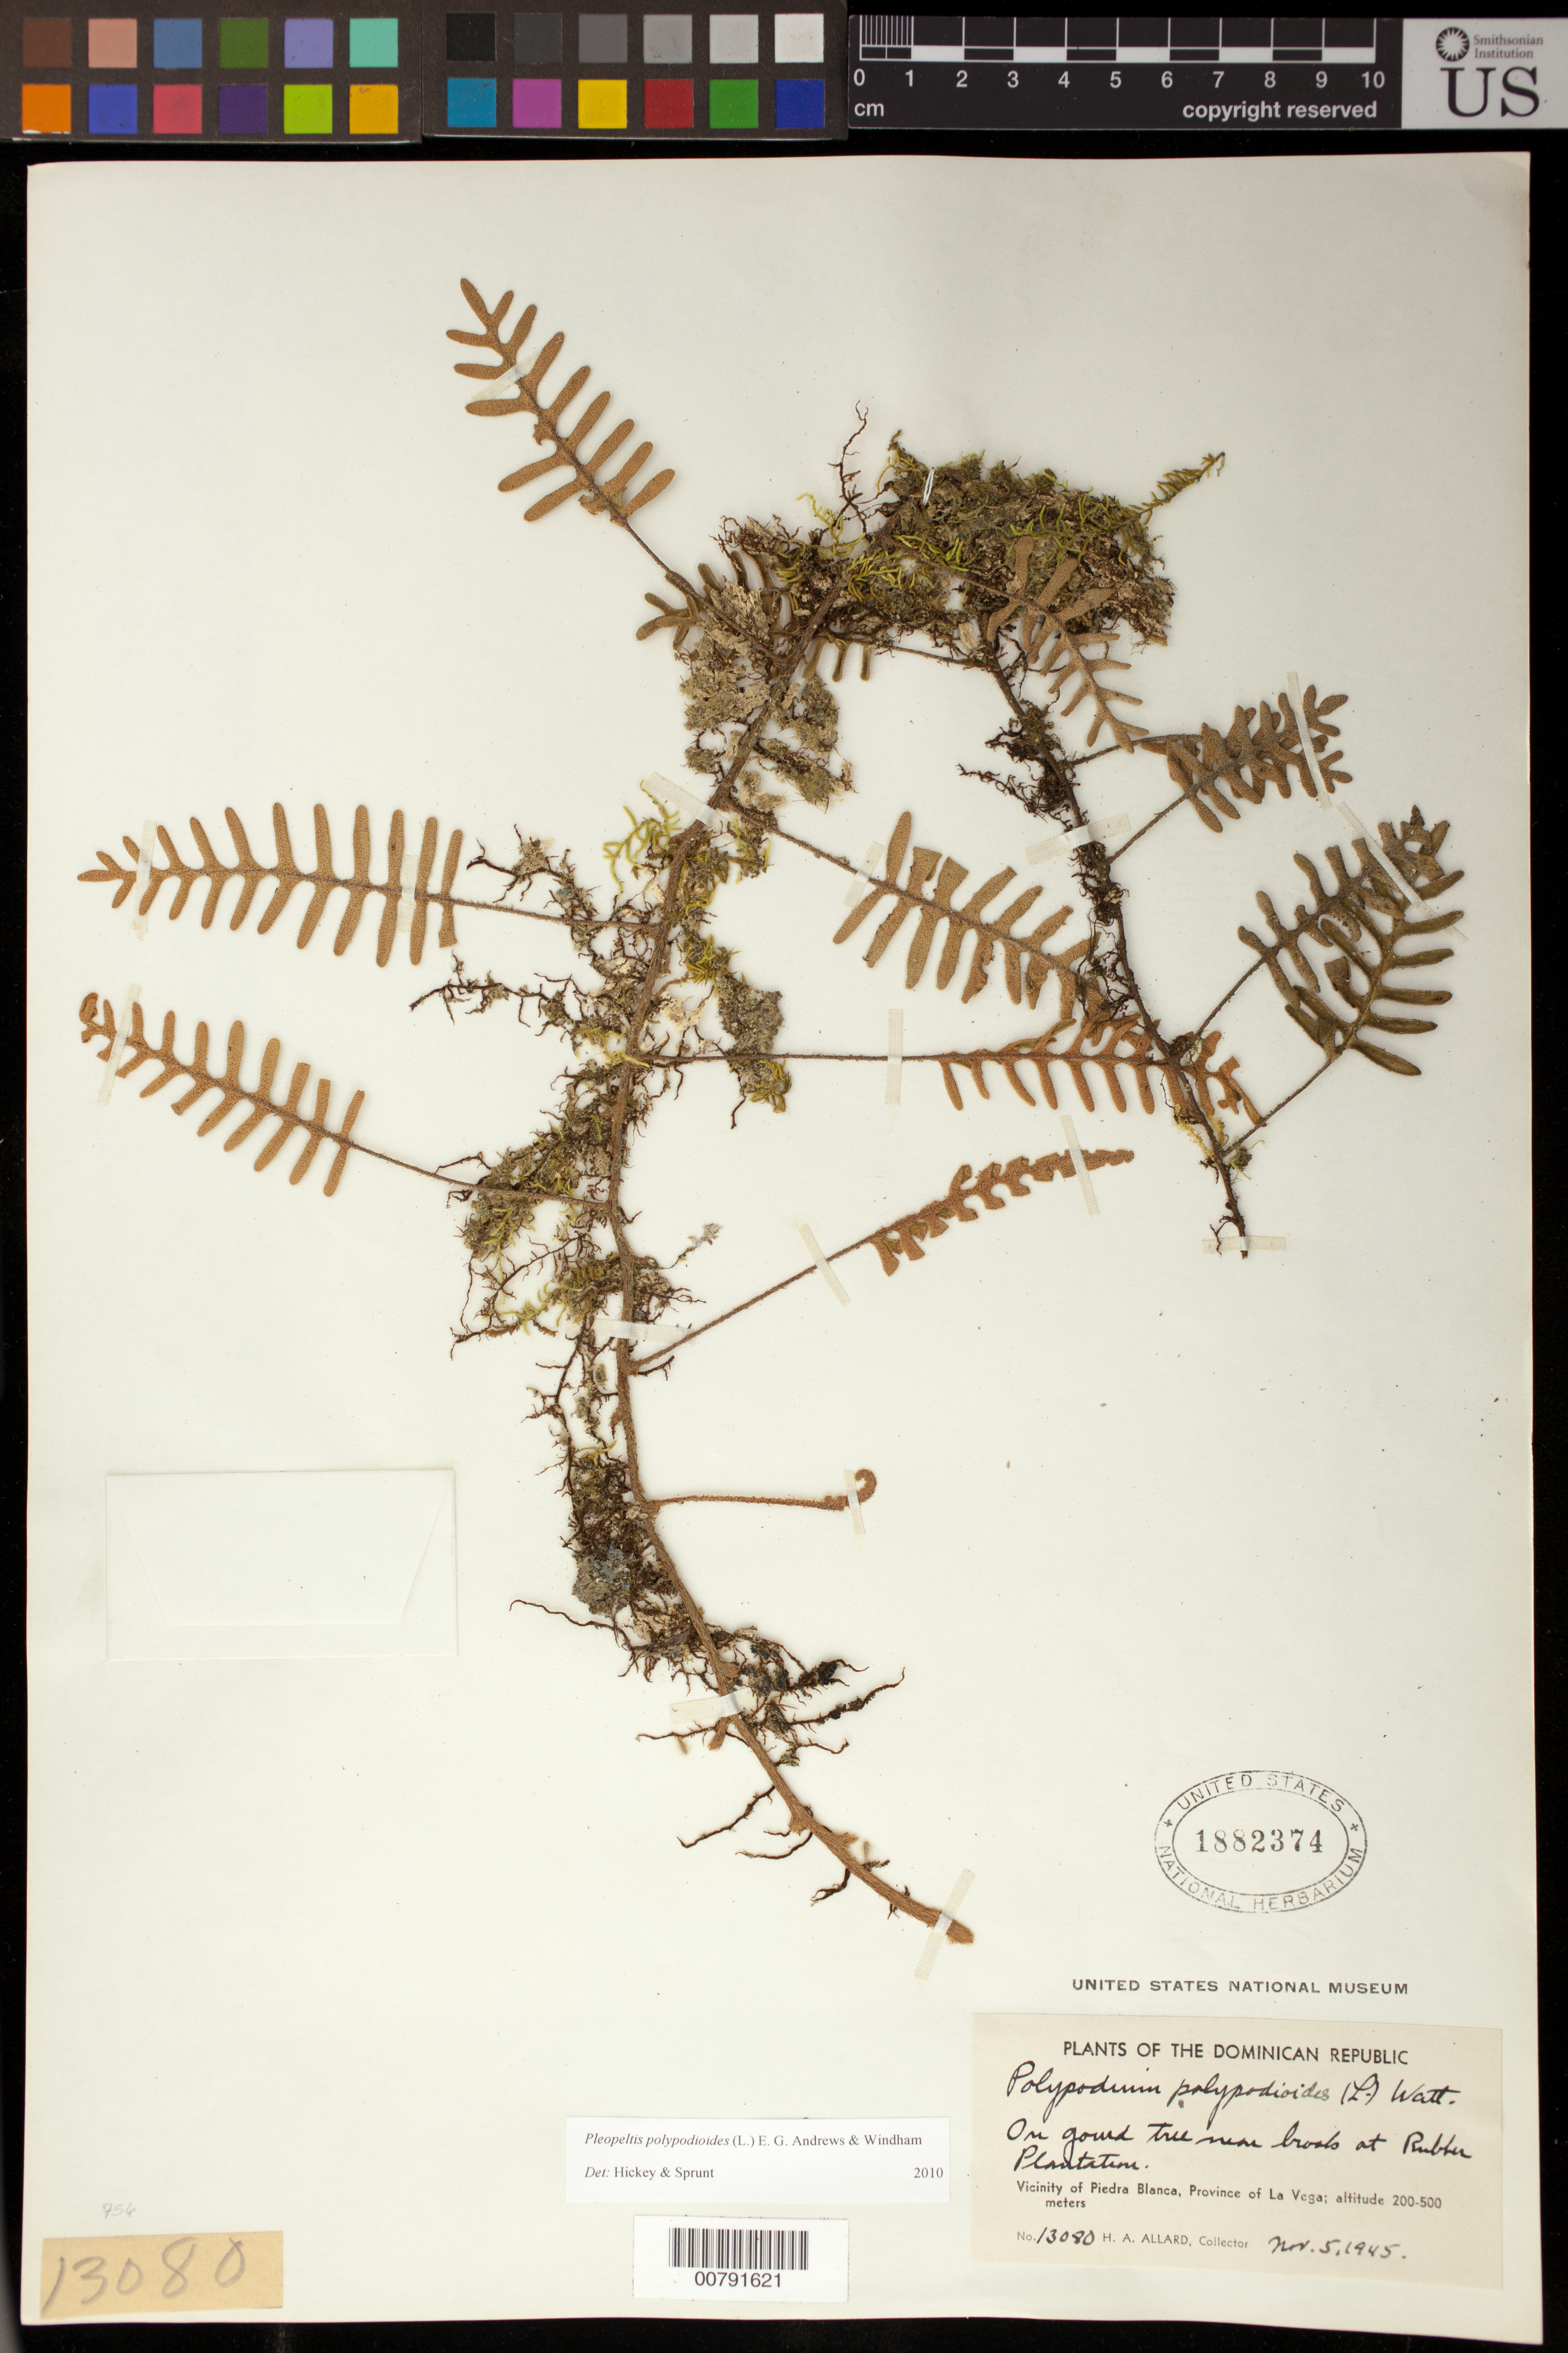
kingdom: Plantae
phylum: Tracheophyta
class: Polypodiopsida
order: Polypodiales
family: Polypodiaceae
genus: Pleopeltis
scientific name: Pleopeltis polypodioides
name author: (L.) E.G. Andrews & Windham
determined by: Hickey, R. J.; Sprunt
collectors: H. A. Allard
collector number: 13080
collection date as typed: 05 Nov 1945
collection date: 1945-11-05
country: Dominican Republic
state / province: La Vega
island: Hispaniola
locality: Piedra Blanca vicinity, at Rubber Plantation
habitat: On gourd tree near brook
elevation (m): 200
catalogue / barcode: US 1882374